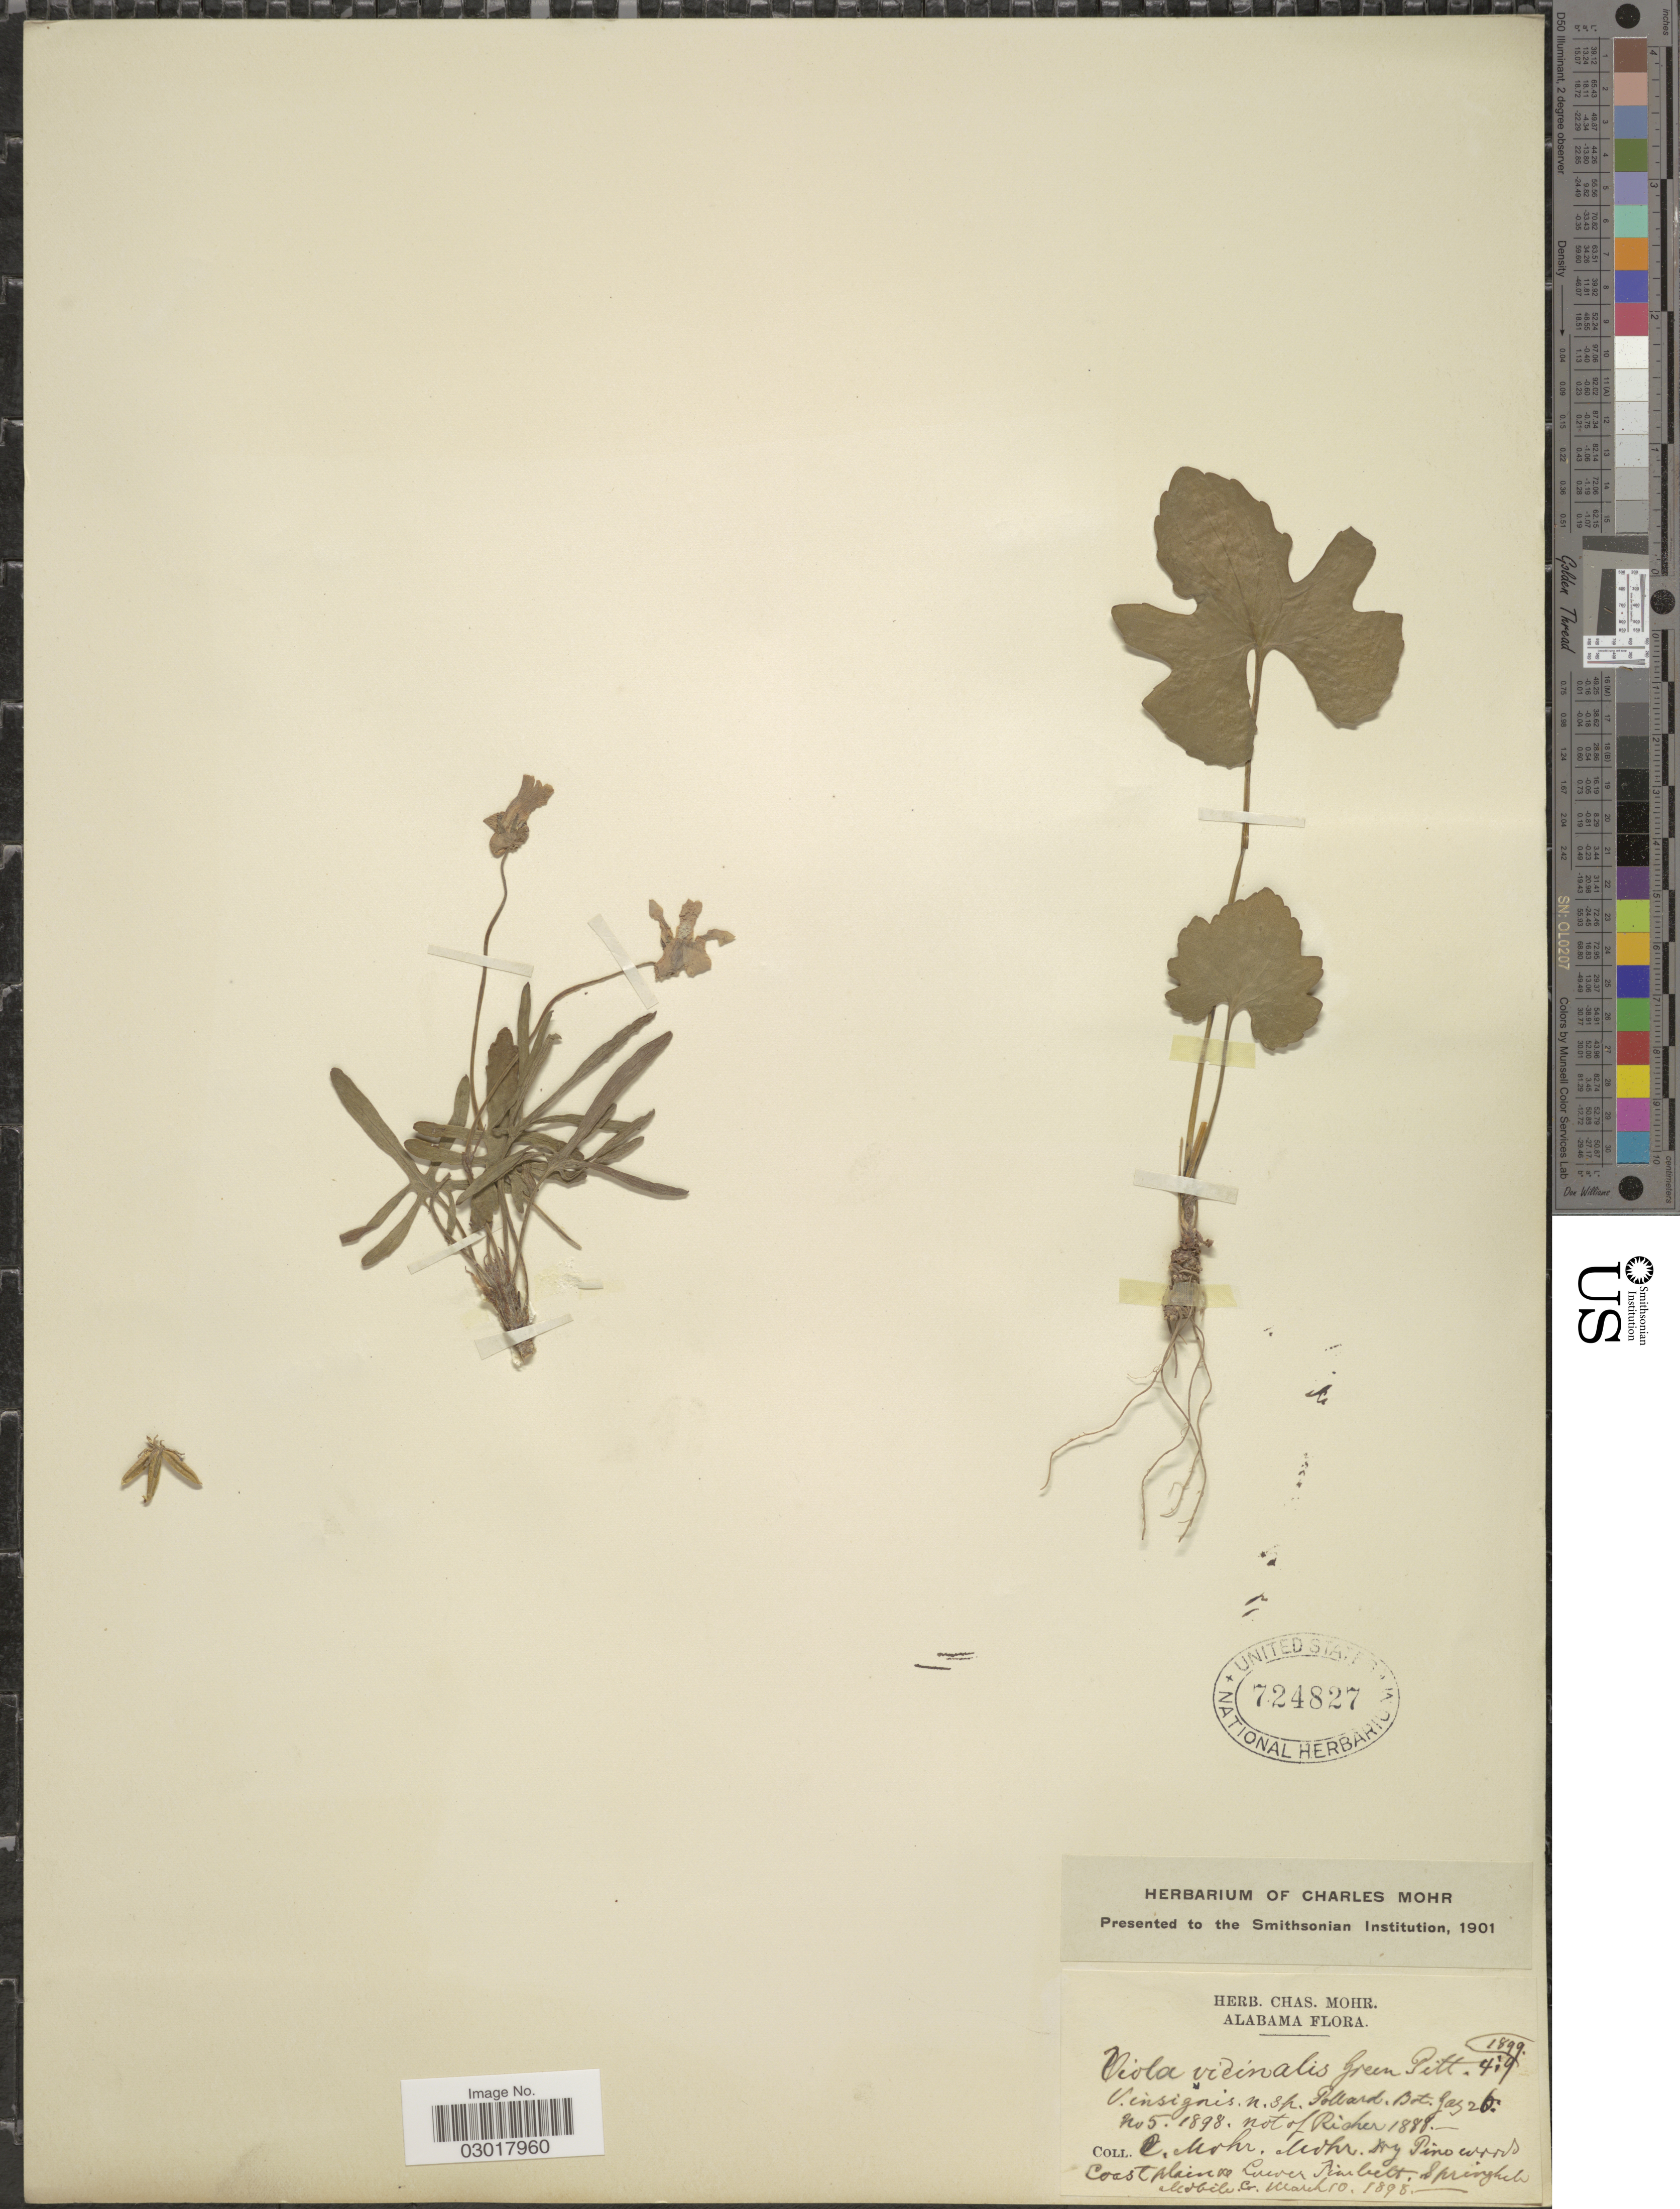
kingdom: Plantae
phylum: Tracheophyta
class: Magnoliopsida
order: Malpighiales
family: Violaceae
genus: Viola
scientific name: Viola vicinalis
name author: Greene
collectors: Mohr, C. T. (herbarium)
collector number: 5?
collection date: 1895-03-10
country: United States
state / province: Alabama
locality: Pine woods Coast plain Co, Lower Pine belt, Springfield, Mobile Co.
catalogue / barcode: US 724827